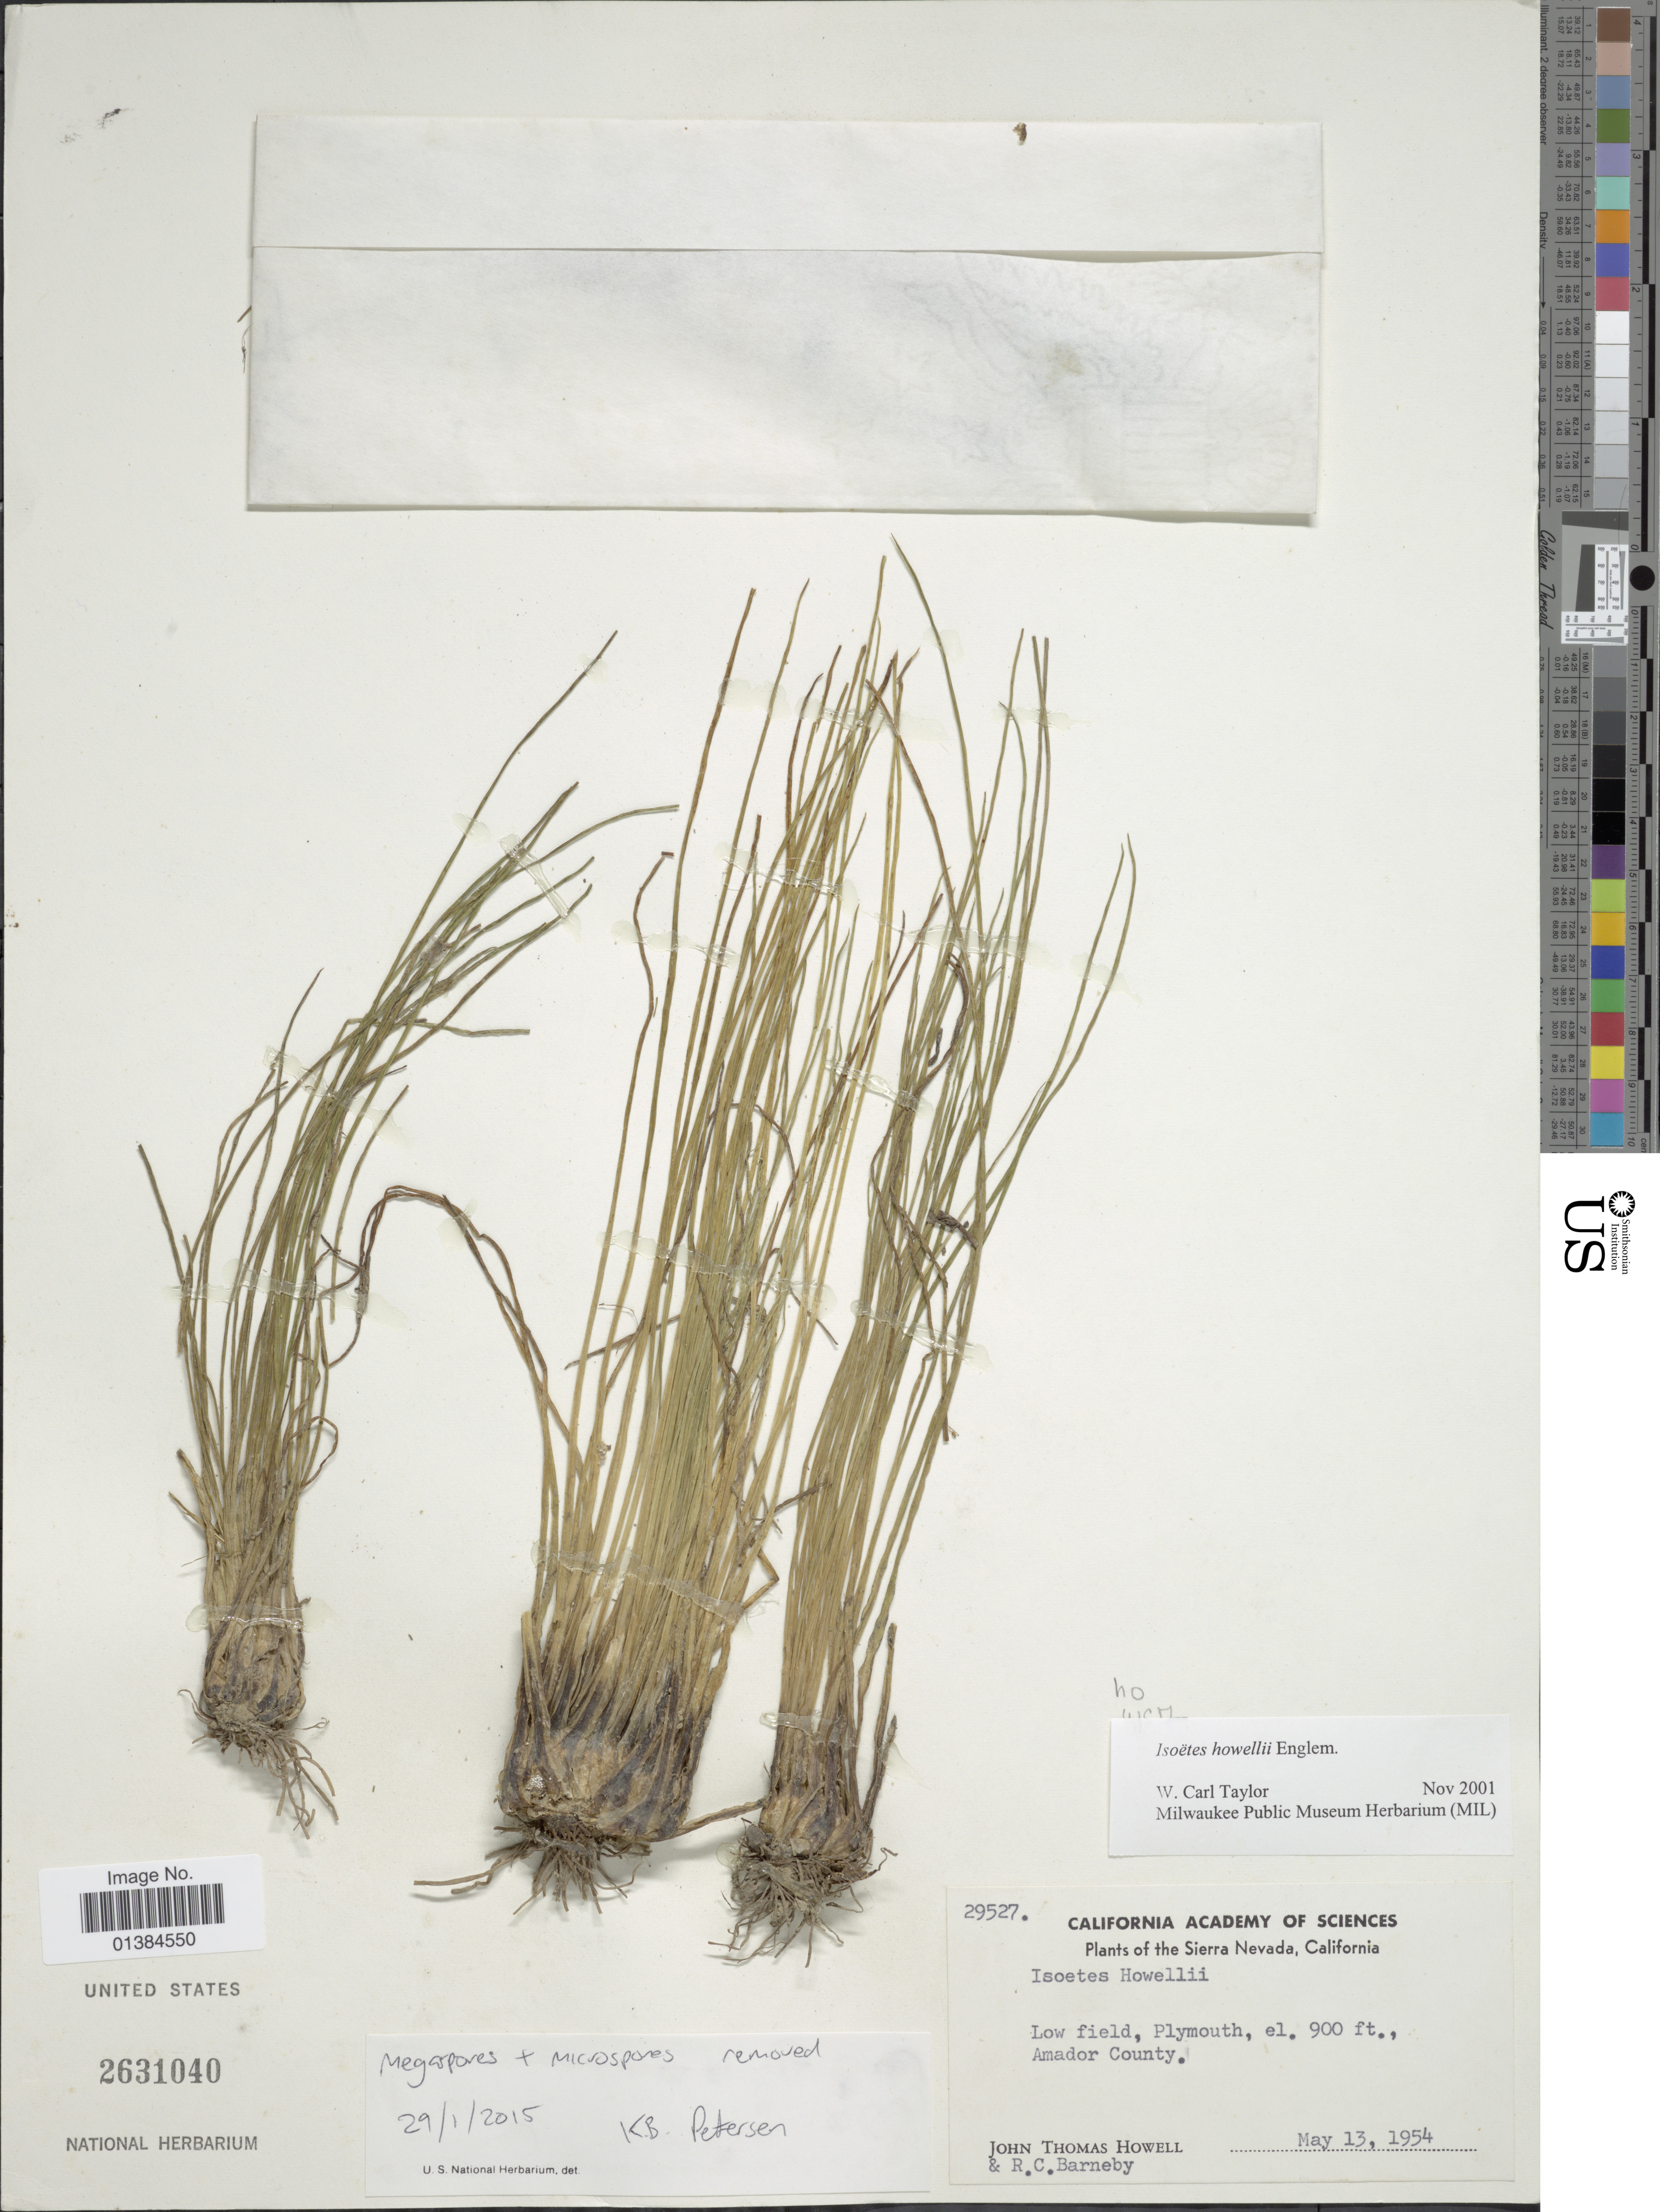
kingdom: Plantae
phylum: Tracheophyta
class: Lycopodiopsida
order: Isoetales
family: Isoetaceae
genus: Isoetes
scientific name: Isoetes howellii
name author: Engelm.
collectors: J. T. Howell & R. C. Barneby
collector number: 29527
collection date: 1954-05-13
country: United States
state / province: California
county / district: Amador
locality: Sierra Nevada. Low field, Plymouth, Amador County.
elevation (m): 274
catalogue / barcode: US 2631040